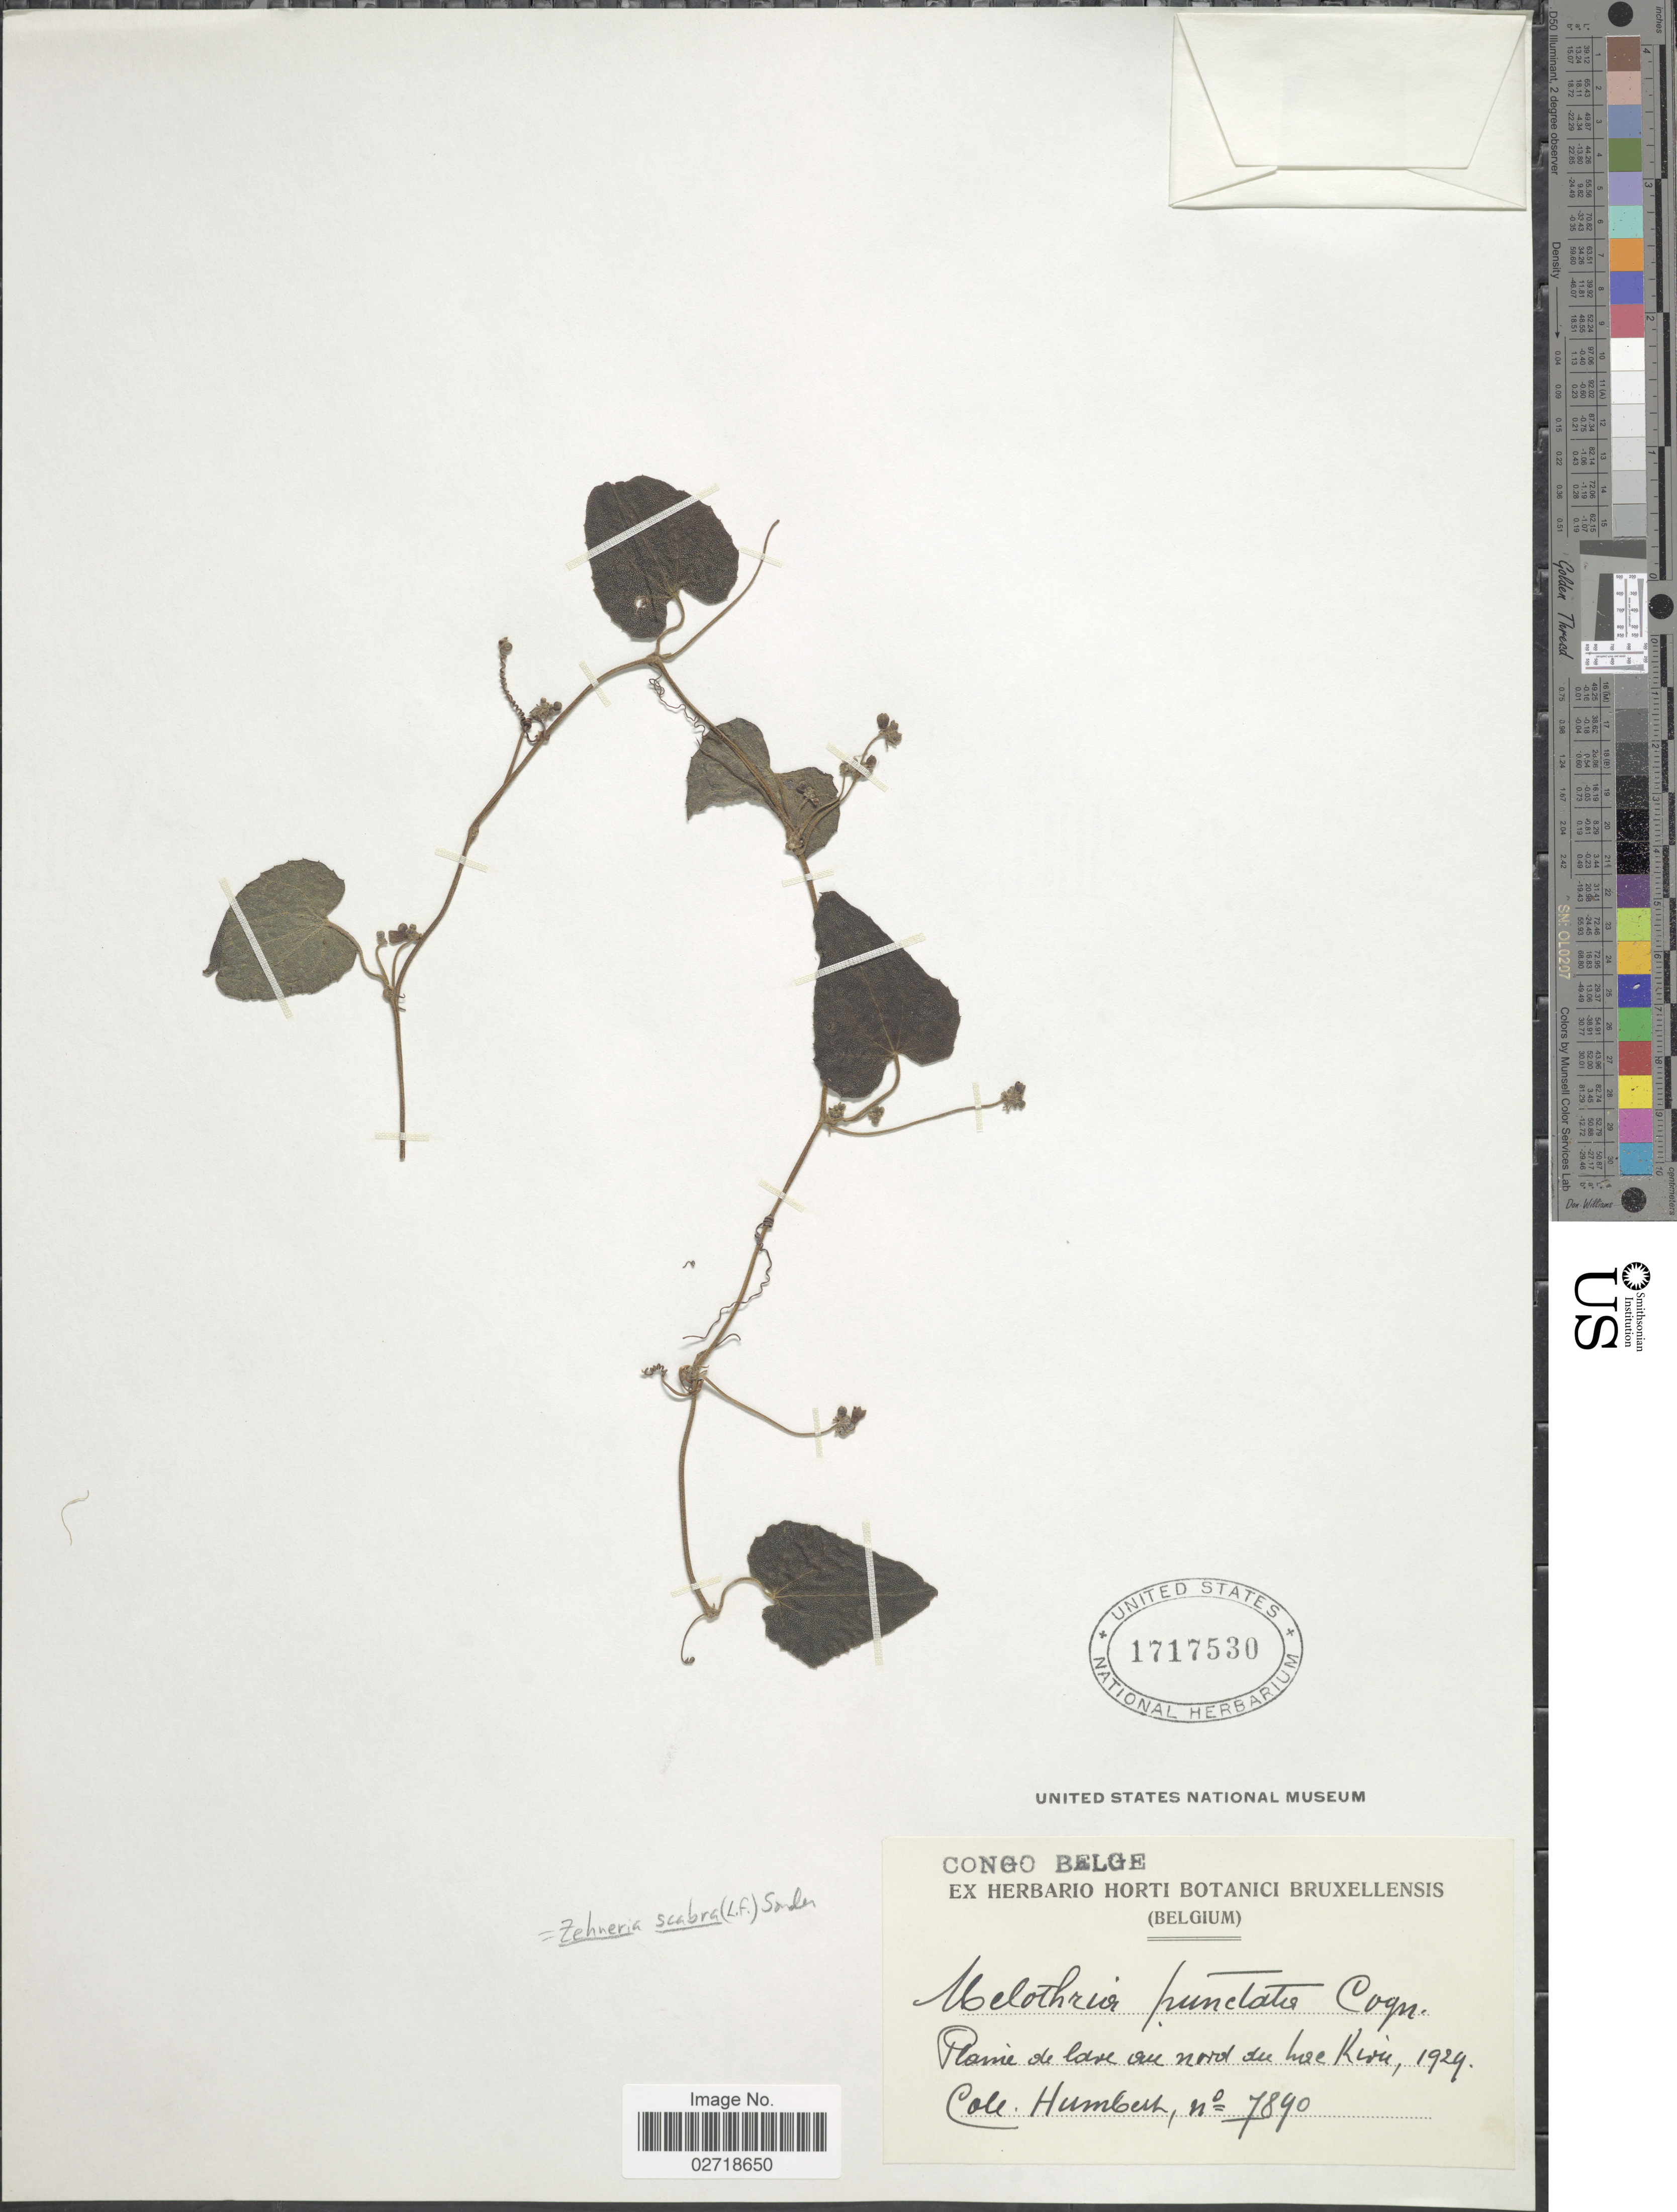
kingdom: Plantae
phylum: Tracheophyta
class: Magnoliopsida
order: Cucurbitales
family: Cucurbitaceae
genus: Zehneria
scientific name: Zehneria scabra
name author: (L. f.) Sond.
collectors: H. Humbert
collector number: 7890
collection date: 1929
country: Congo, Democratic Republic of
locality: Congo Belge, Plaine de lave au nord du Lac Kivu.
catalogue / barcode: US 1717530